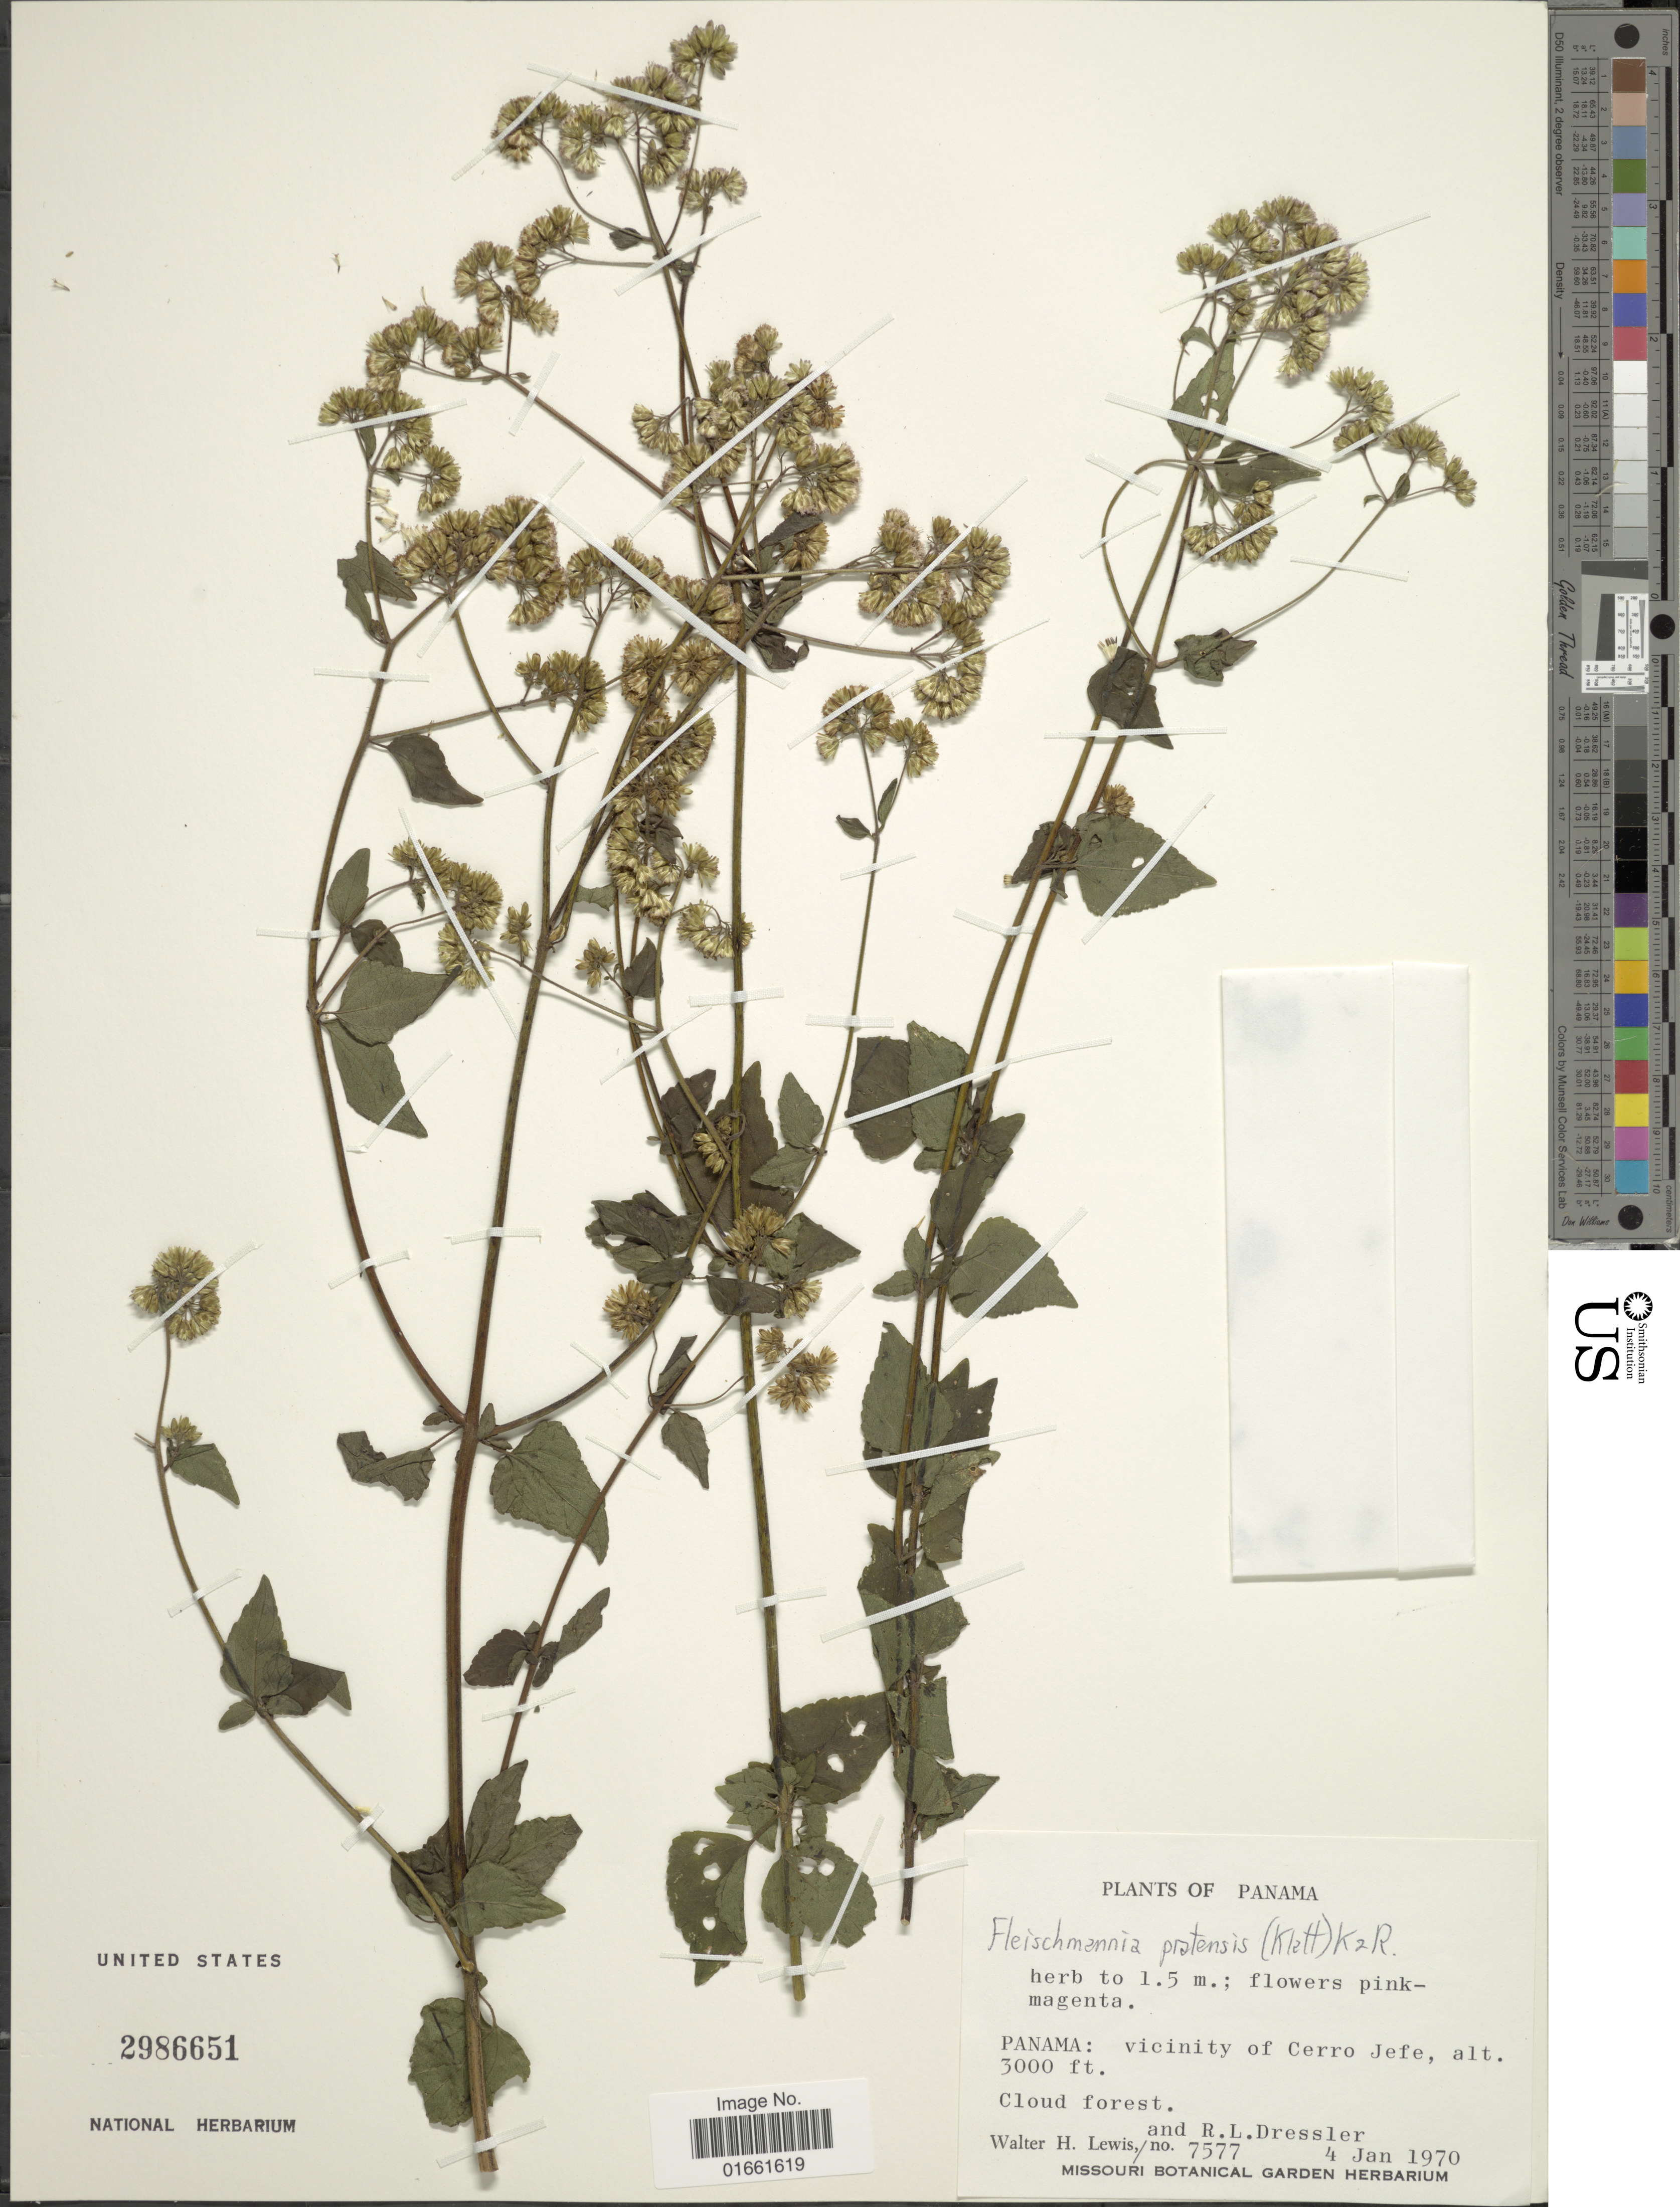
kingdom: Plantae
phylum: Tracheophyta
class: Magnoliopsida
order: Asterales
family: Asteraceae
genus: Fleischmannia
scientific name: Fleischmannia pratensis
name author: (Klatt) R.M. King & H. Rob.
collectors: W. H. Lewis & R. Dressler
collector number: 7577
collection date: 1970-01-04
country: Panama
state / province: Panamá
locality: Vicinity of Cerro Jefe.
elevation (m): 914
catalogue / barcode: US 2986651